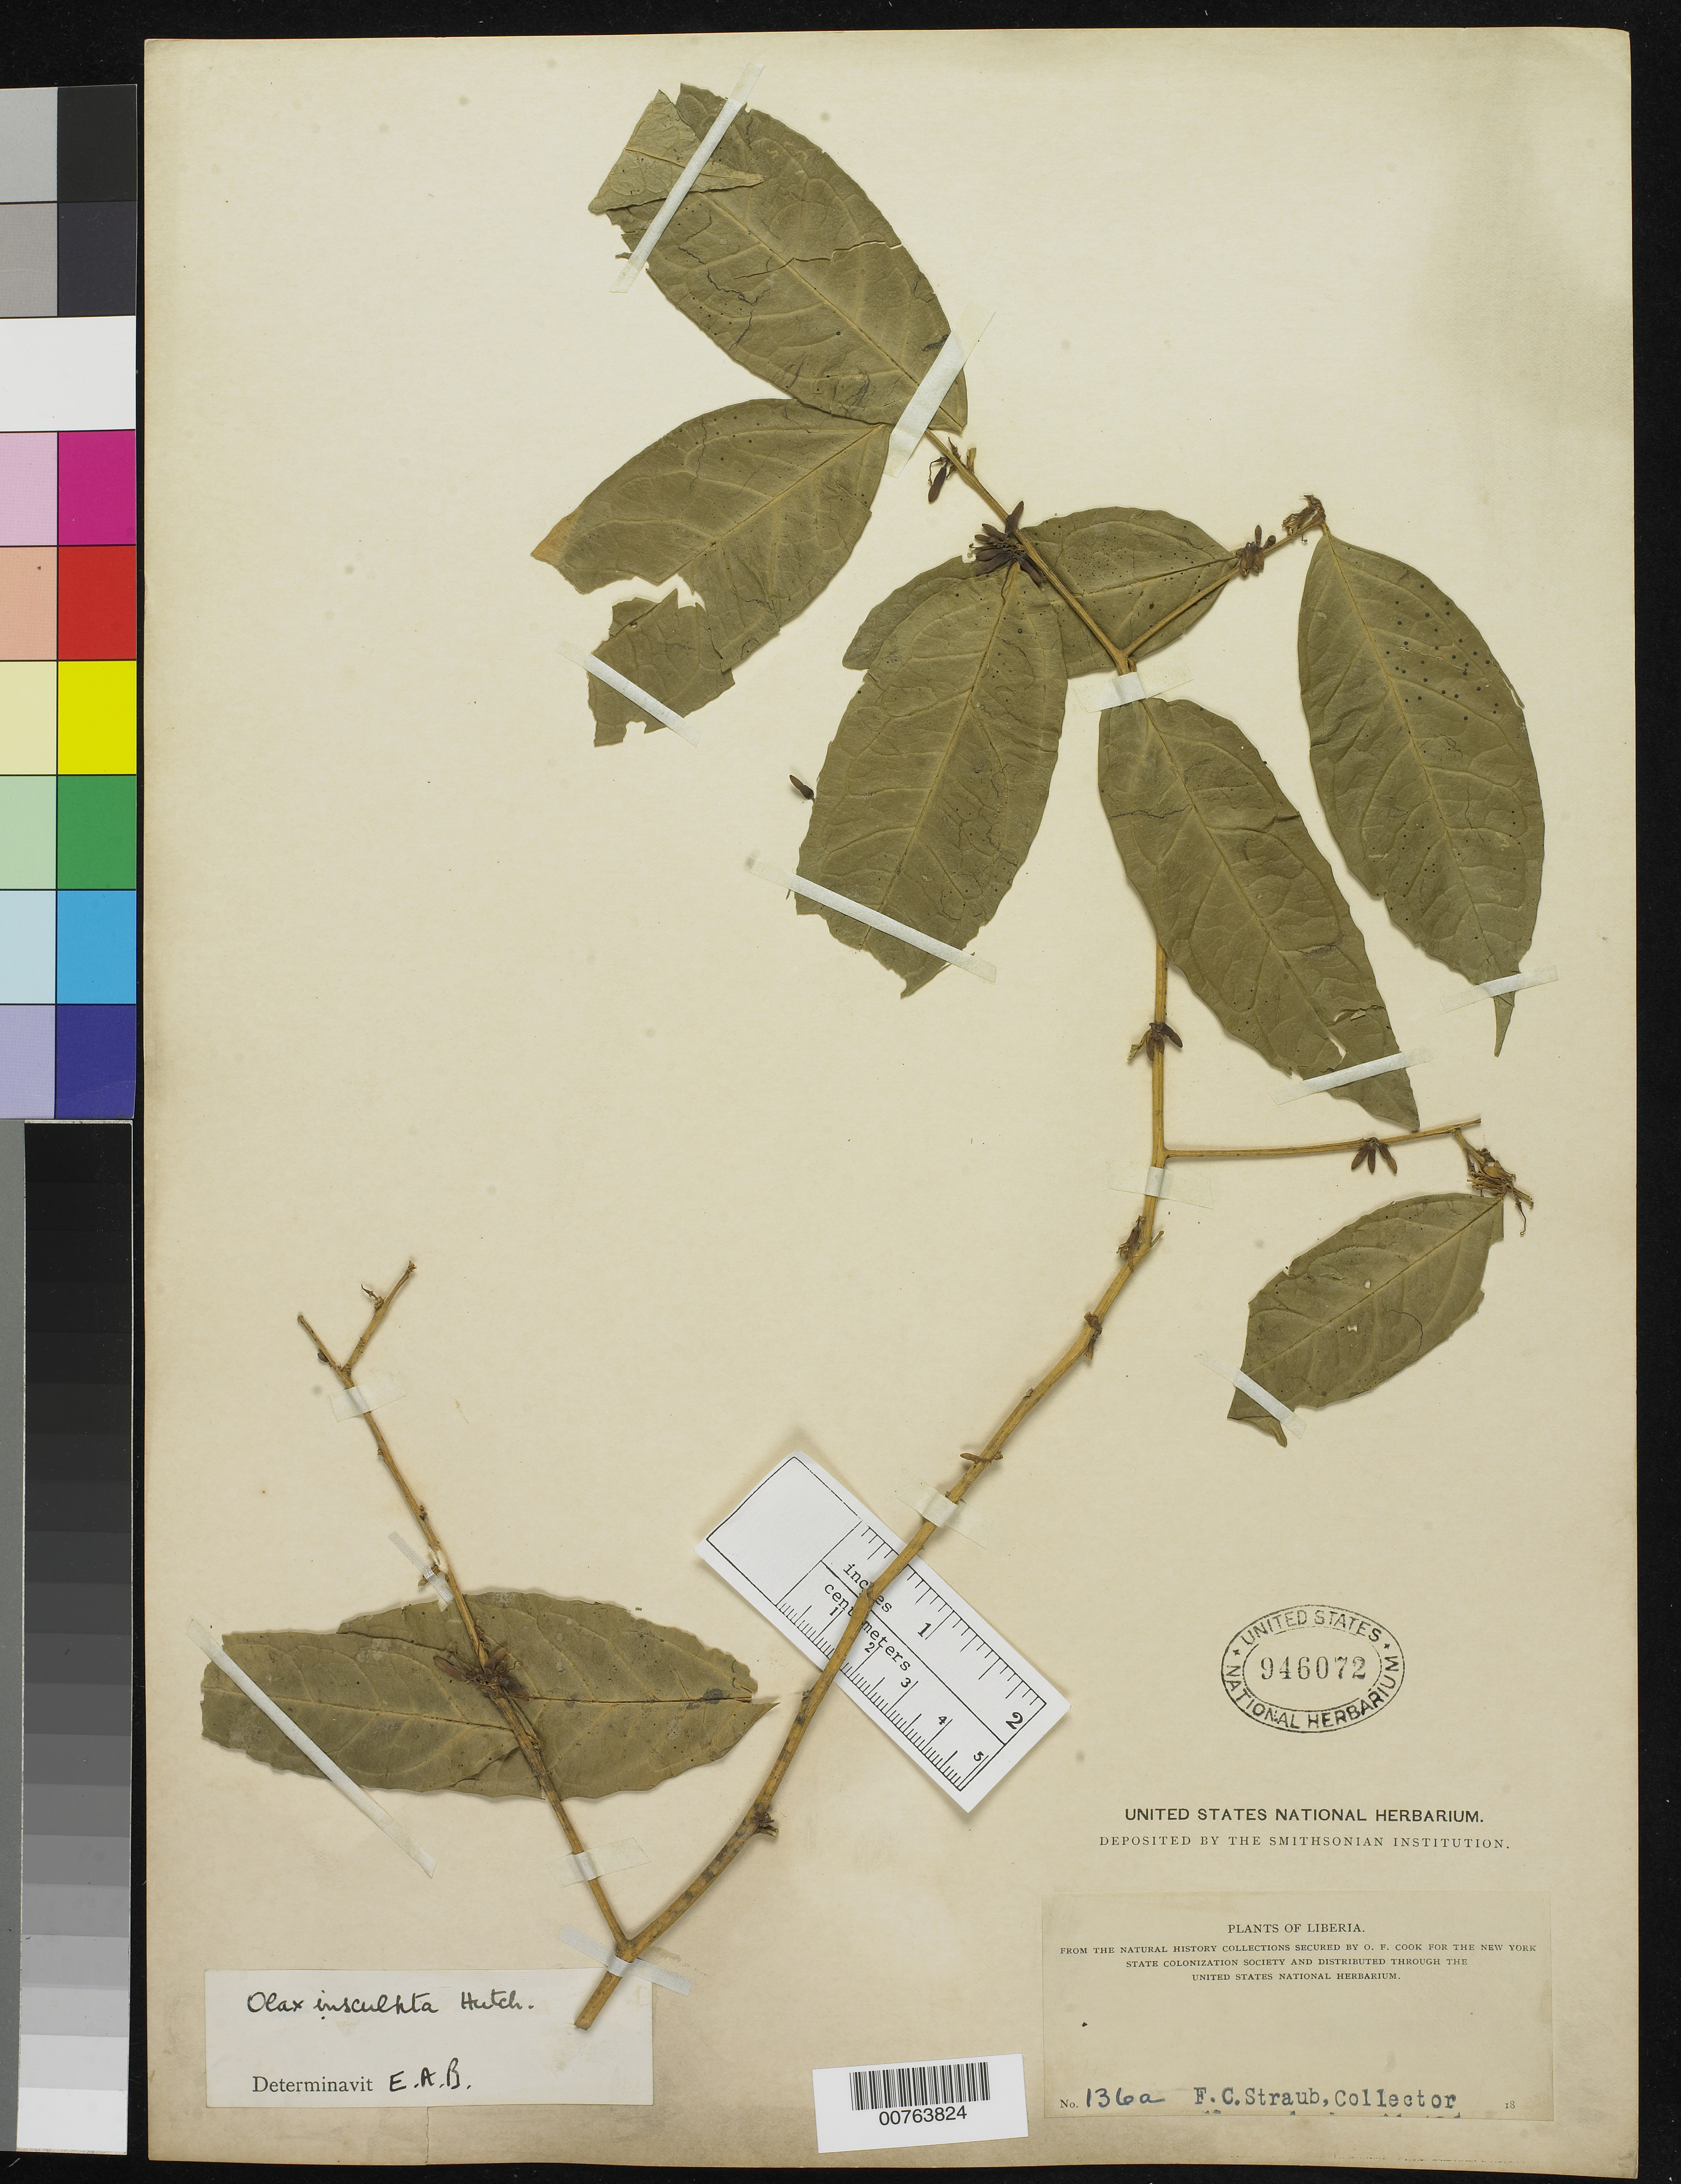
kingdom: Plantae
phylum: Tracheophyta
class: Magnoliopsida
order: Santalales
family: Olacaceae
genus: Olax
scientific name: Olax insculpta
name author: Hutch.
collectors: F. Straub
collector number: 136A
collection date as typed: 18--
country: Liberia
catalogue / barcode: US 946072